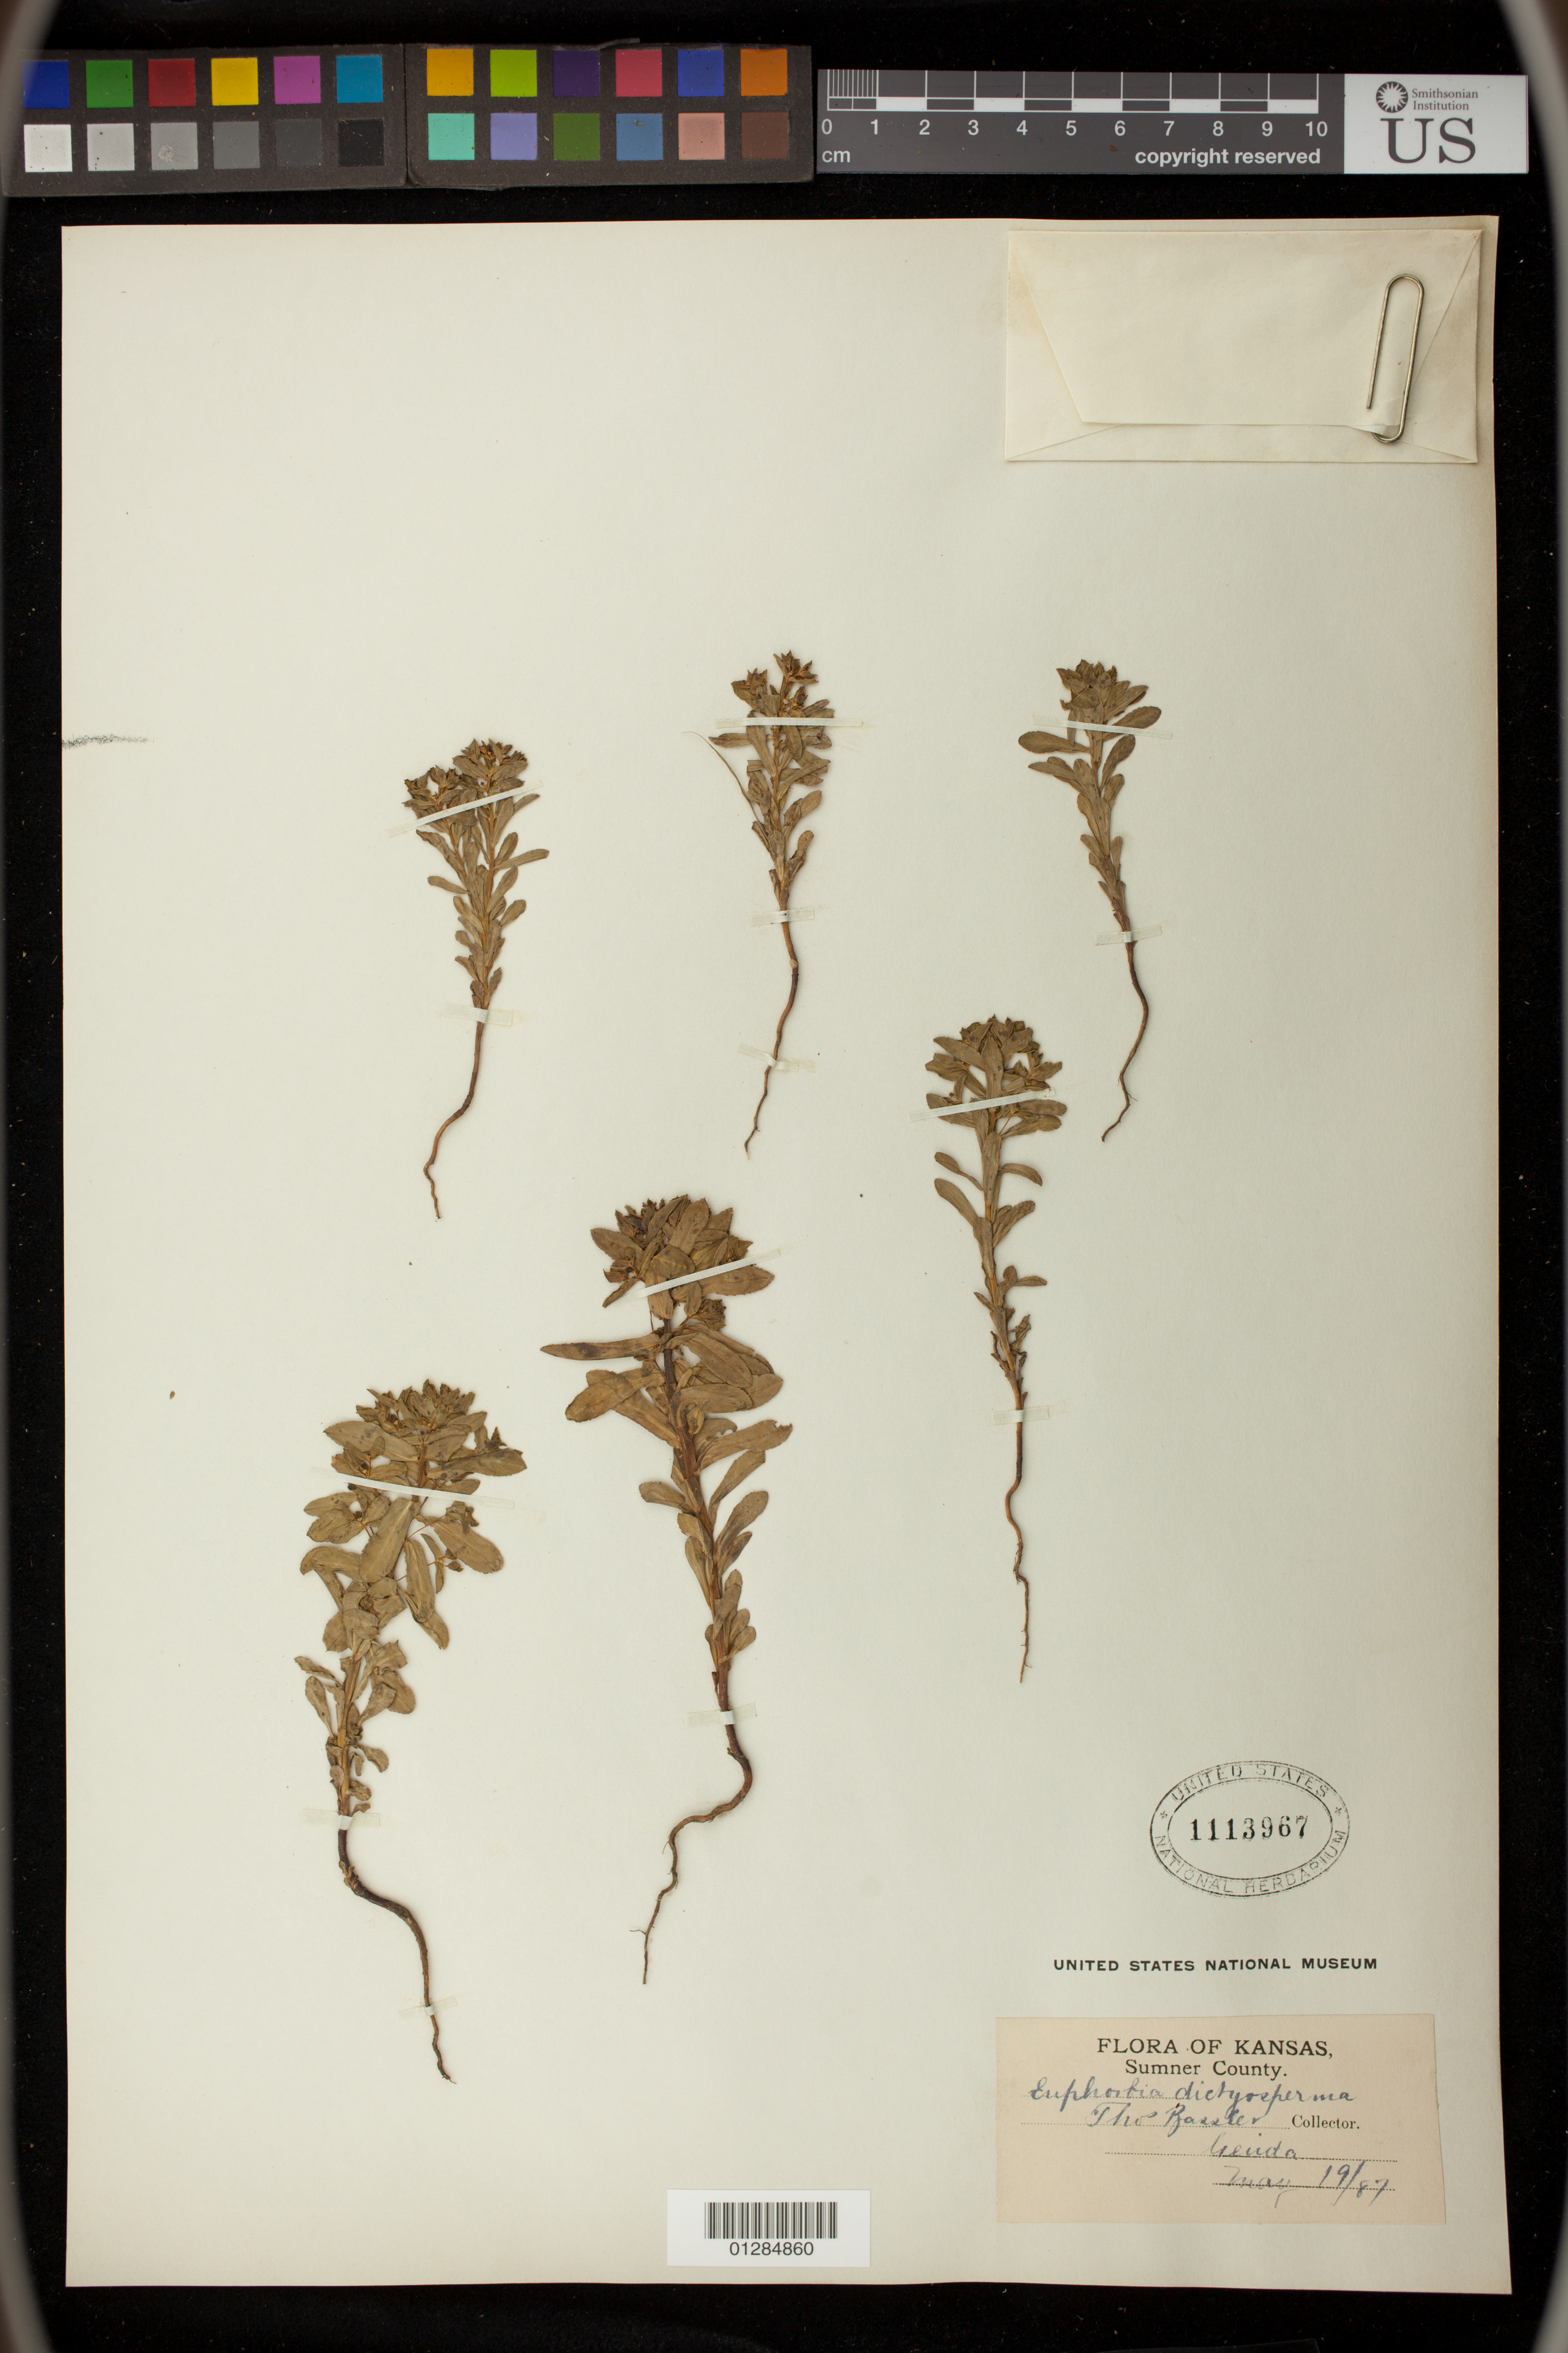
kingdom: Plantae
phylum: Tracheophyta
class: Magnoliopsida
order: Malpighiales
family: Euphorbiaceae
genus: Euphorbia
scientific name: Euphorbia spathulata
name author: Lam.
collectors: T. Bassler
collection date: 1887-05-19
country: United States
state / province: Kansas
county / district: Sumner county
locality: Geuda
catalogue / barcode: US 1113967